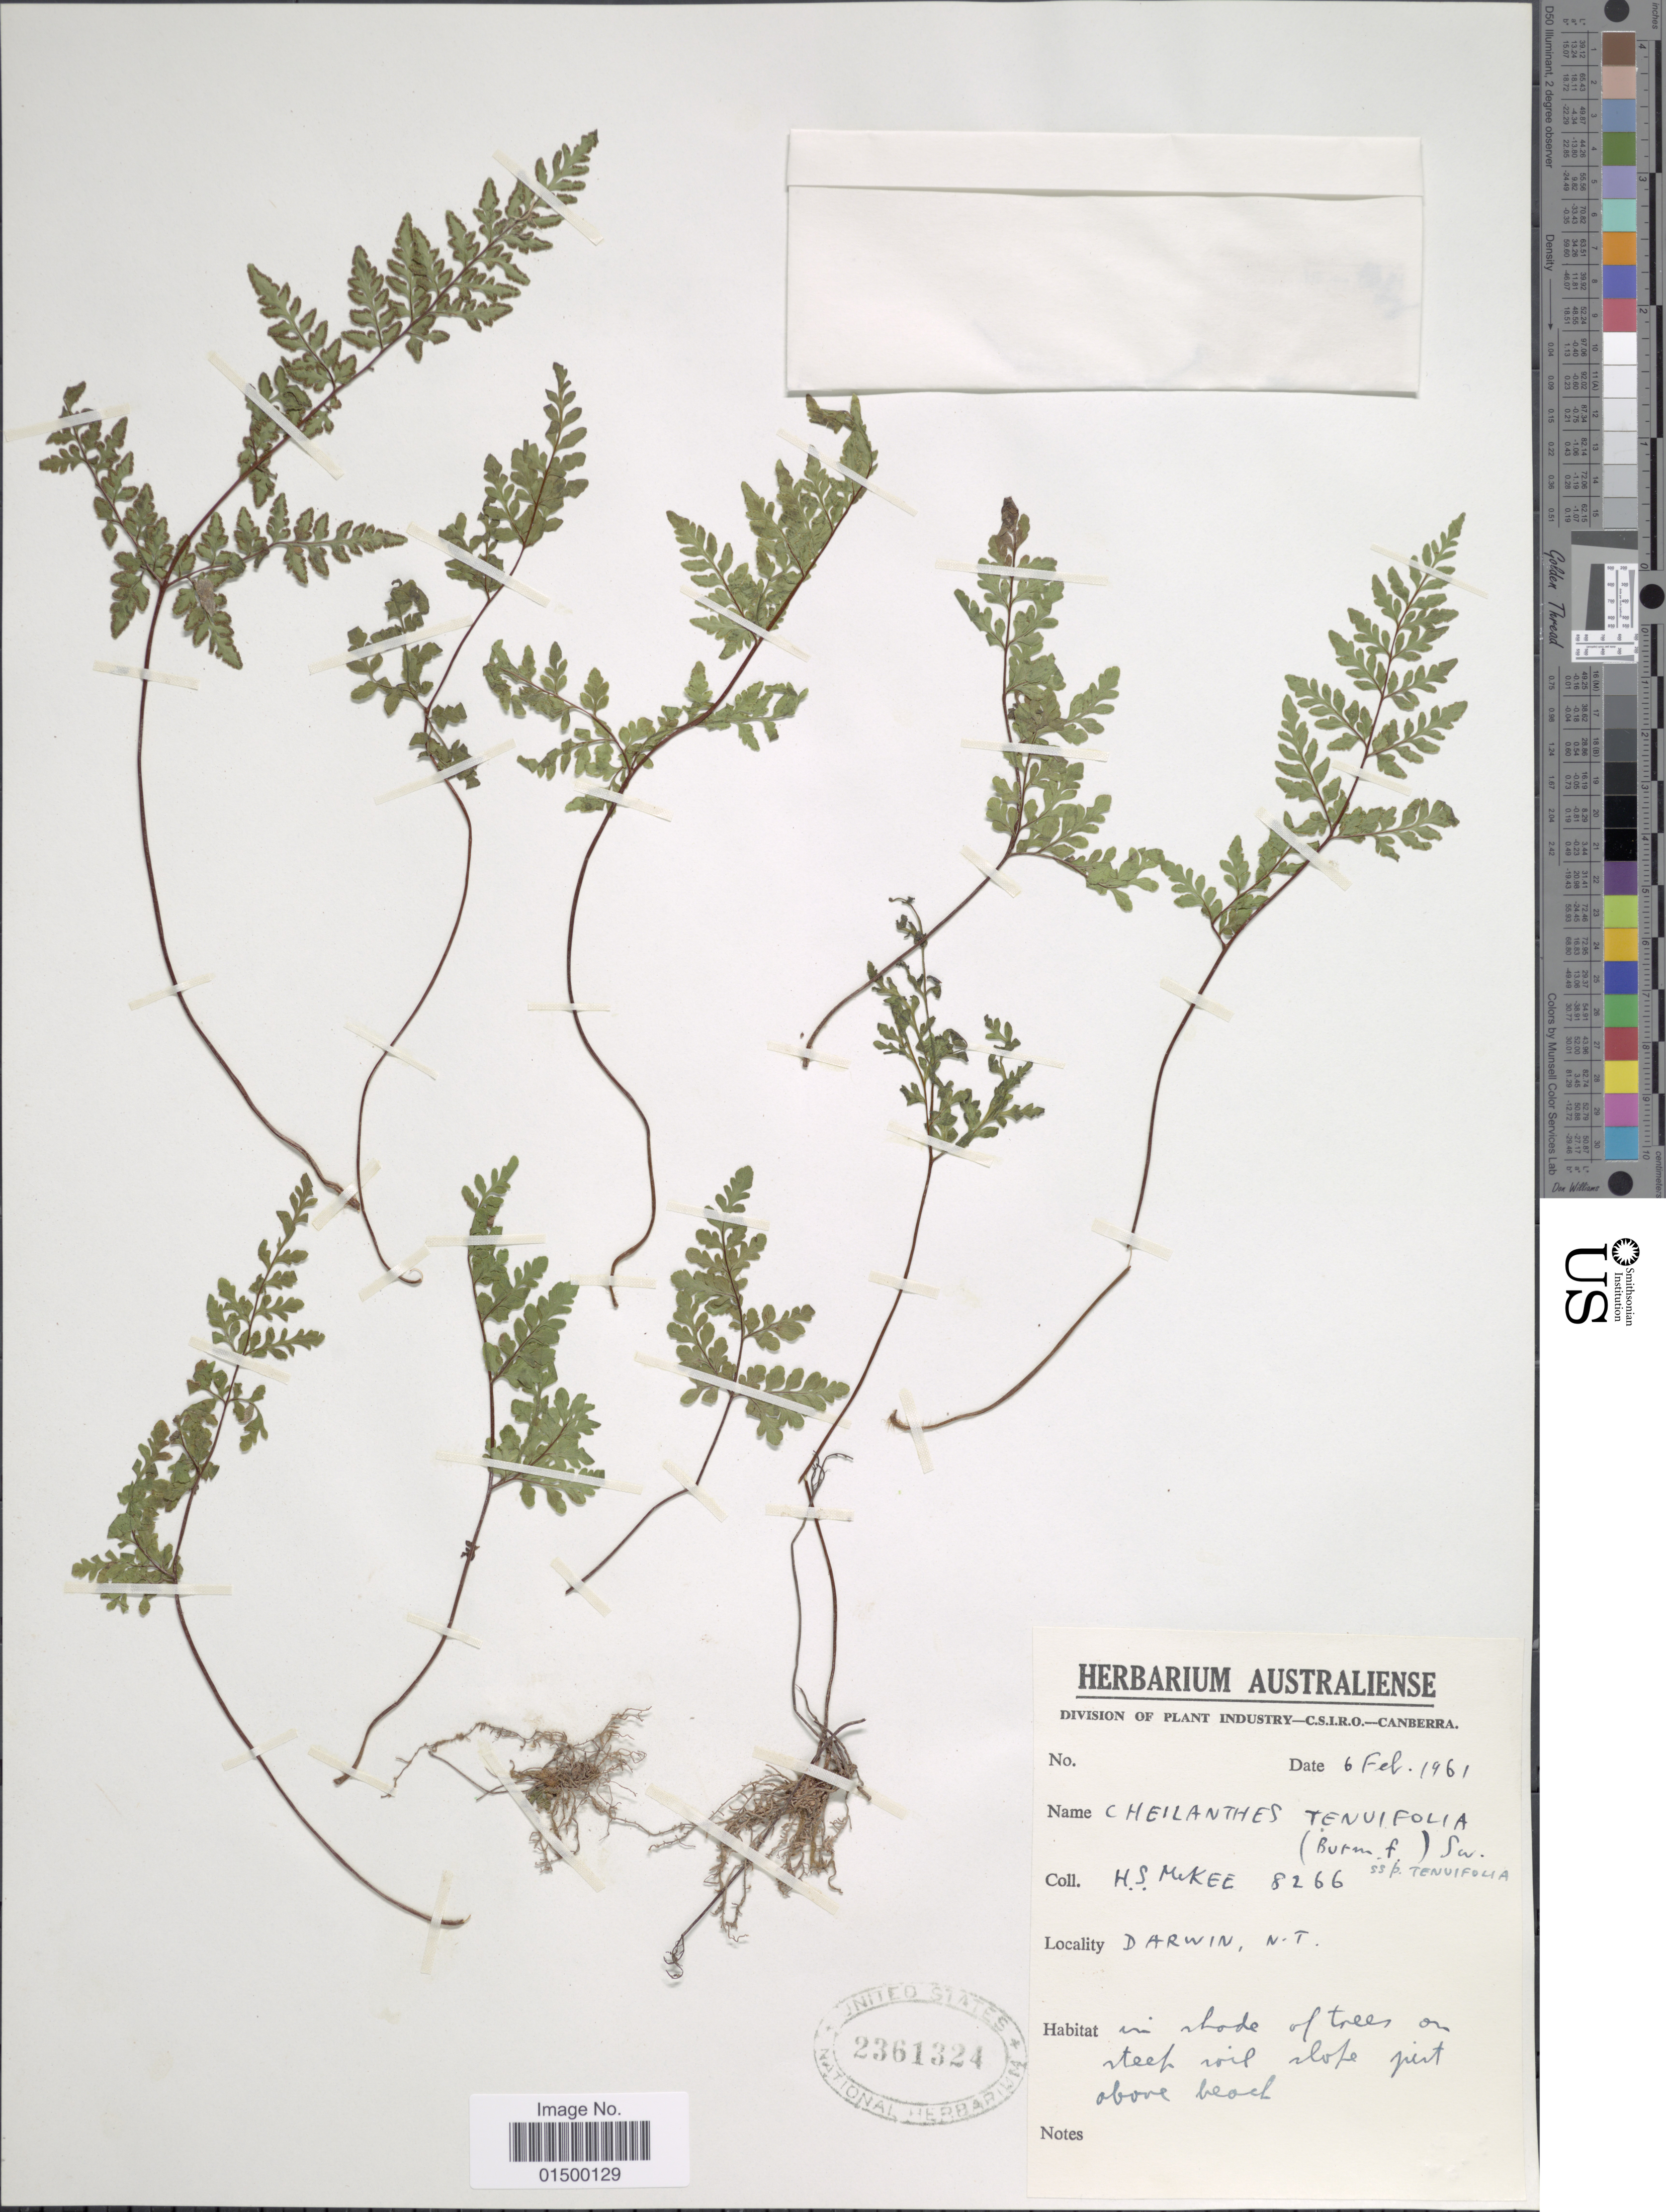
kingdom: Plantae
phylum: Tracheophyta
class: Polypodiopsida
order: Polypodiales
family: Pteridaceae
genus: Cheilanthes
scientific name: Cheilanthes tenuifolia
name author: (Burm. f.) Sw.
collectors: H. S. McKee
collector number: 8266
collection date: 1961-02-06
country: Australia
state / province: Northern Territory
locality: Canberra. Darwin, N. T.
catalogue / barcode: US 2361324